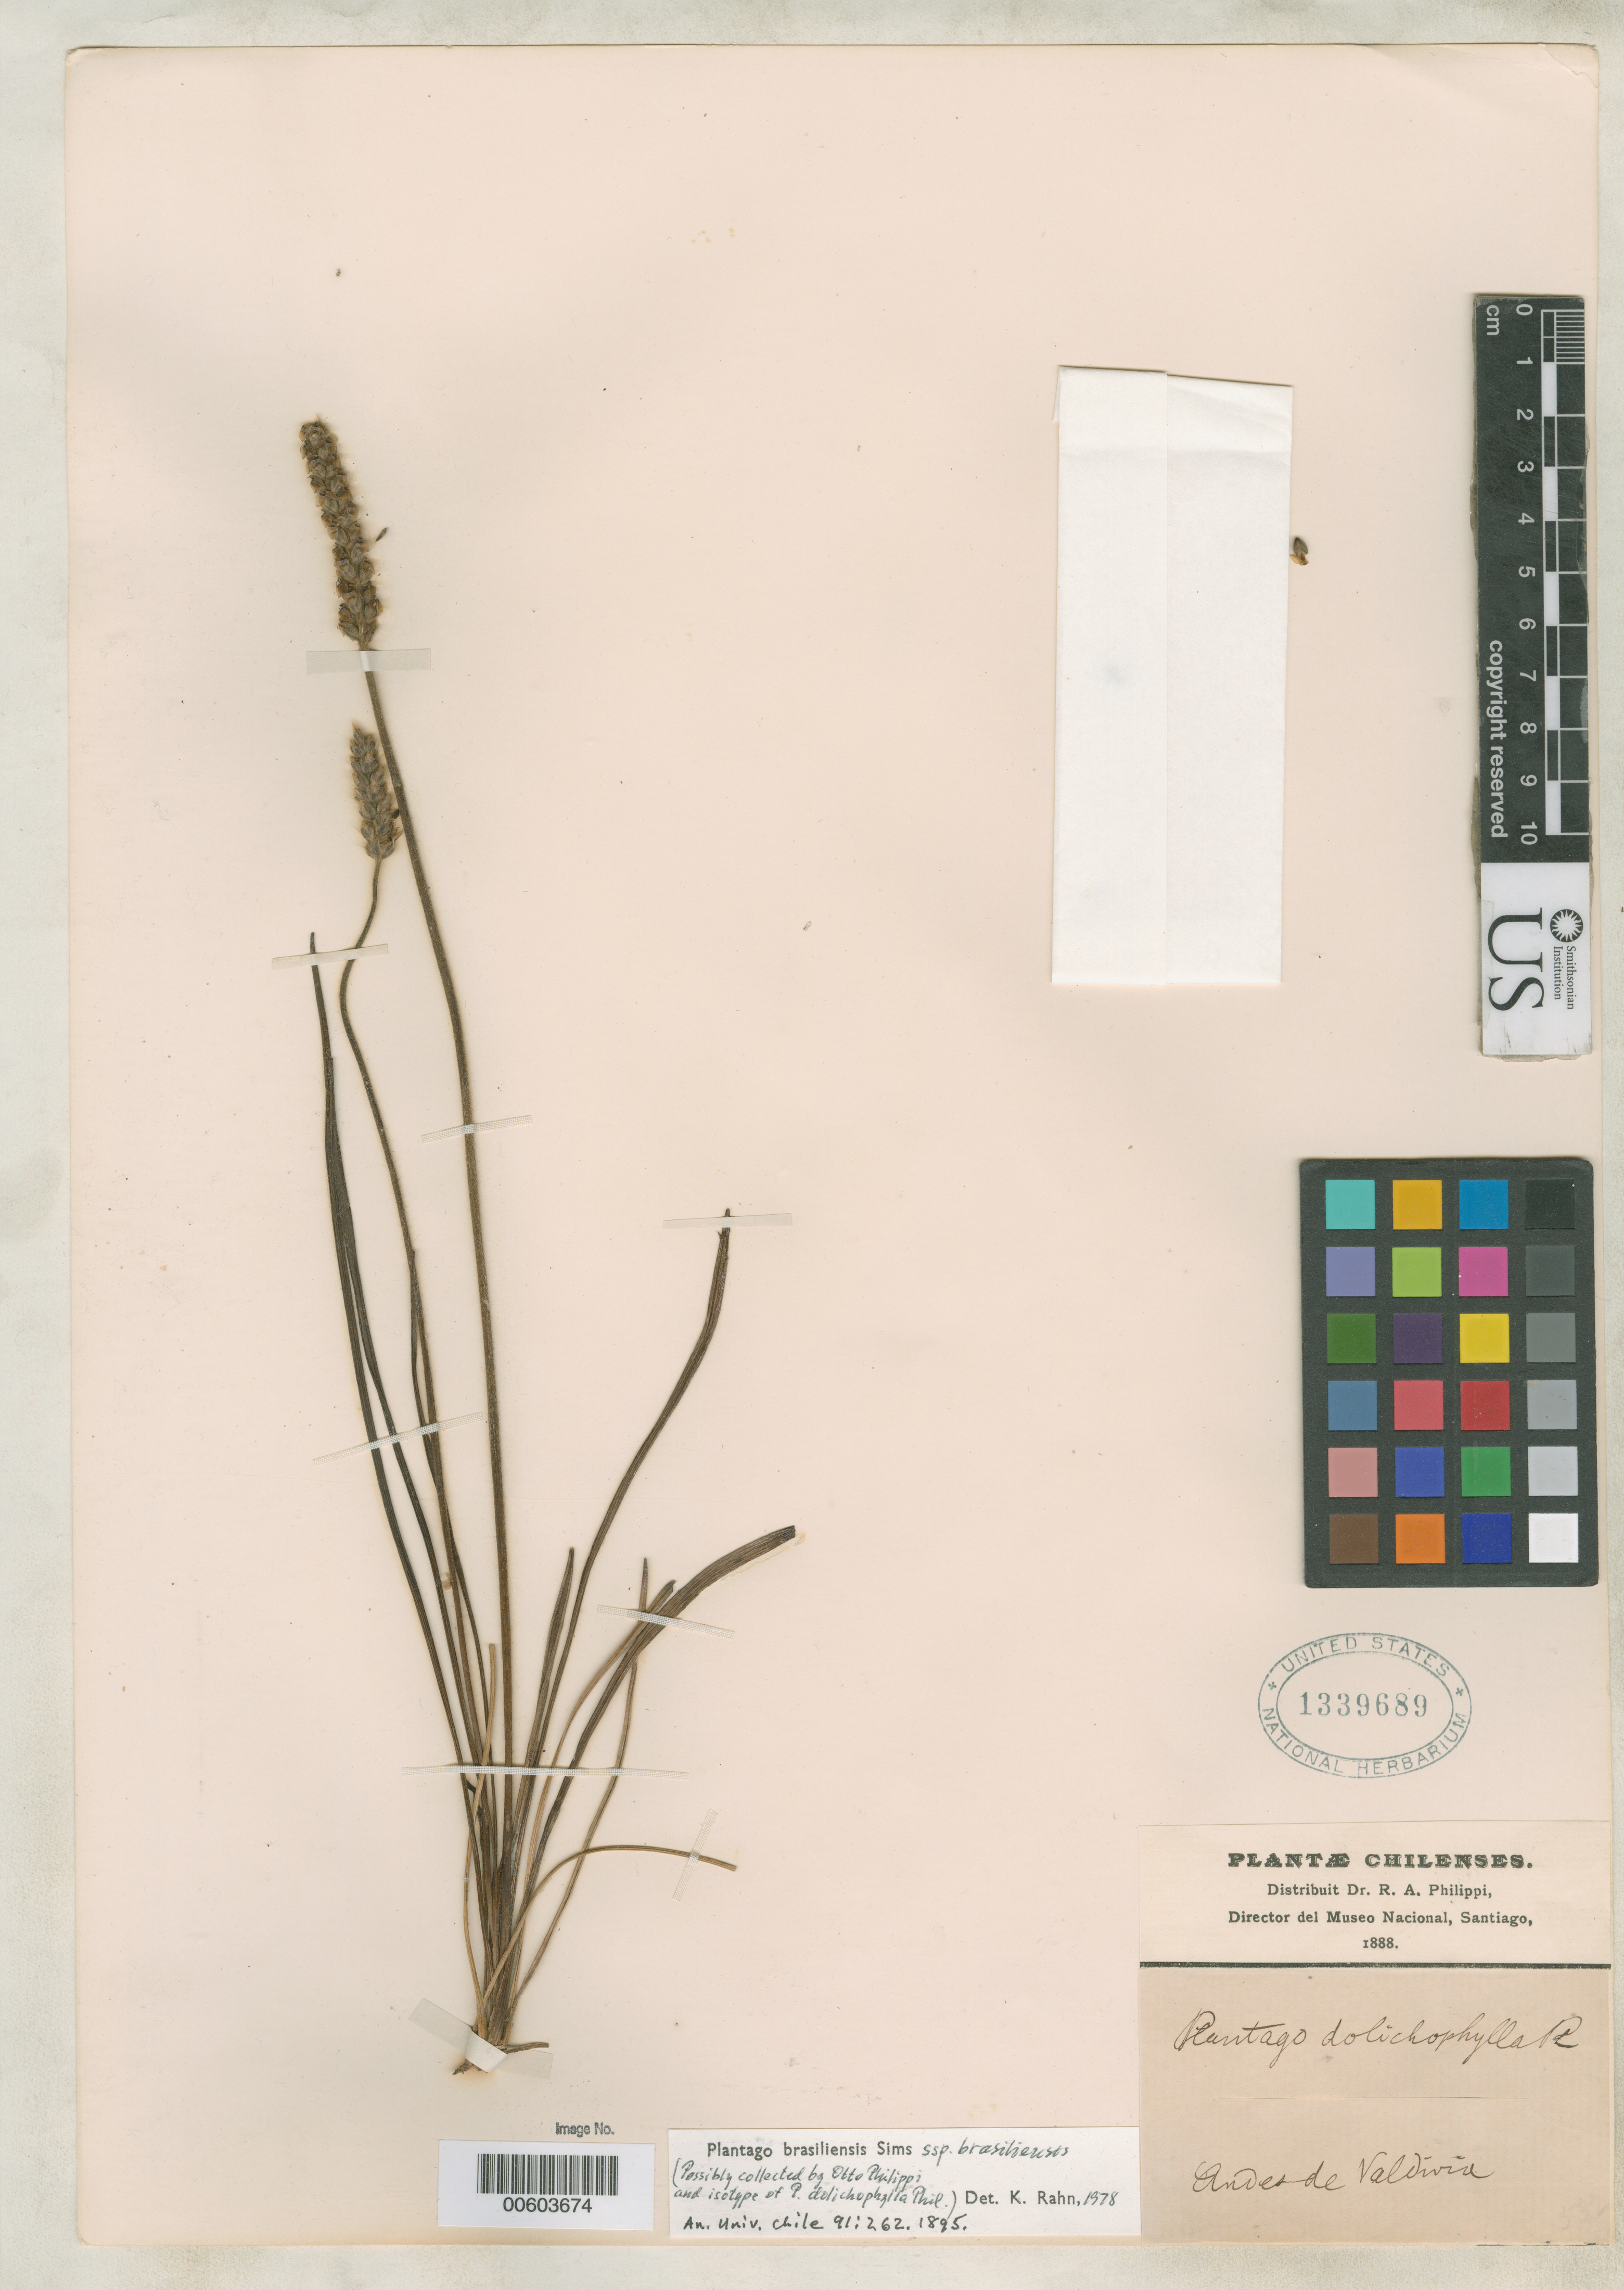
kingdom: Plantae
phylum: Tracheophyta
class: Magnoliopsida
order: Lamiales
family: Plantaginaceae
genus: Plantago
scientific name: Plantago dolichophylla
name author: Phil.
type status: Isotype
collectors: R. A. Philippi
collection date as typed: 1888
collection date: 1888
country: Chile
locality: Andes de Valdivia.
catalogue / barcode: US 1339689